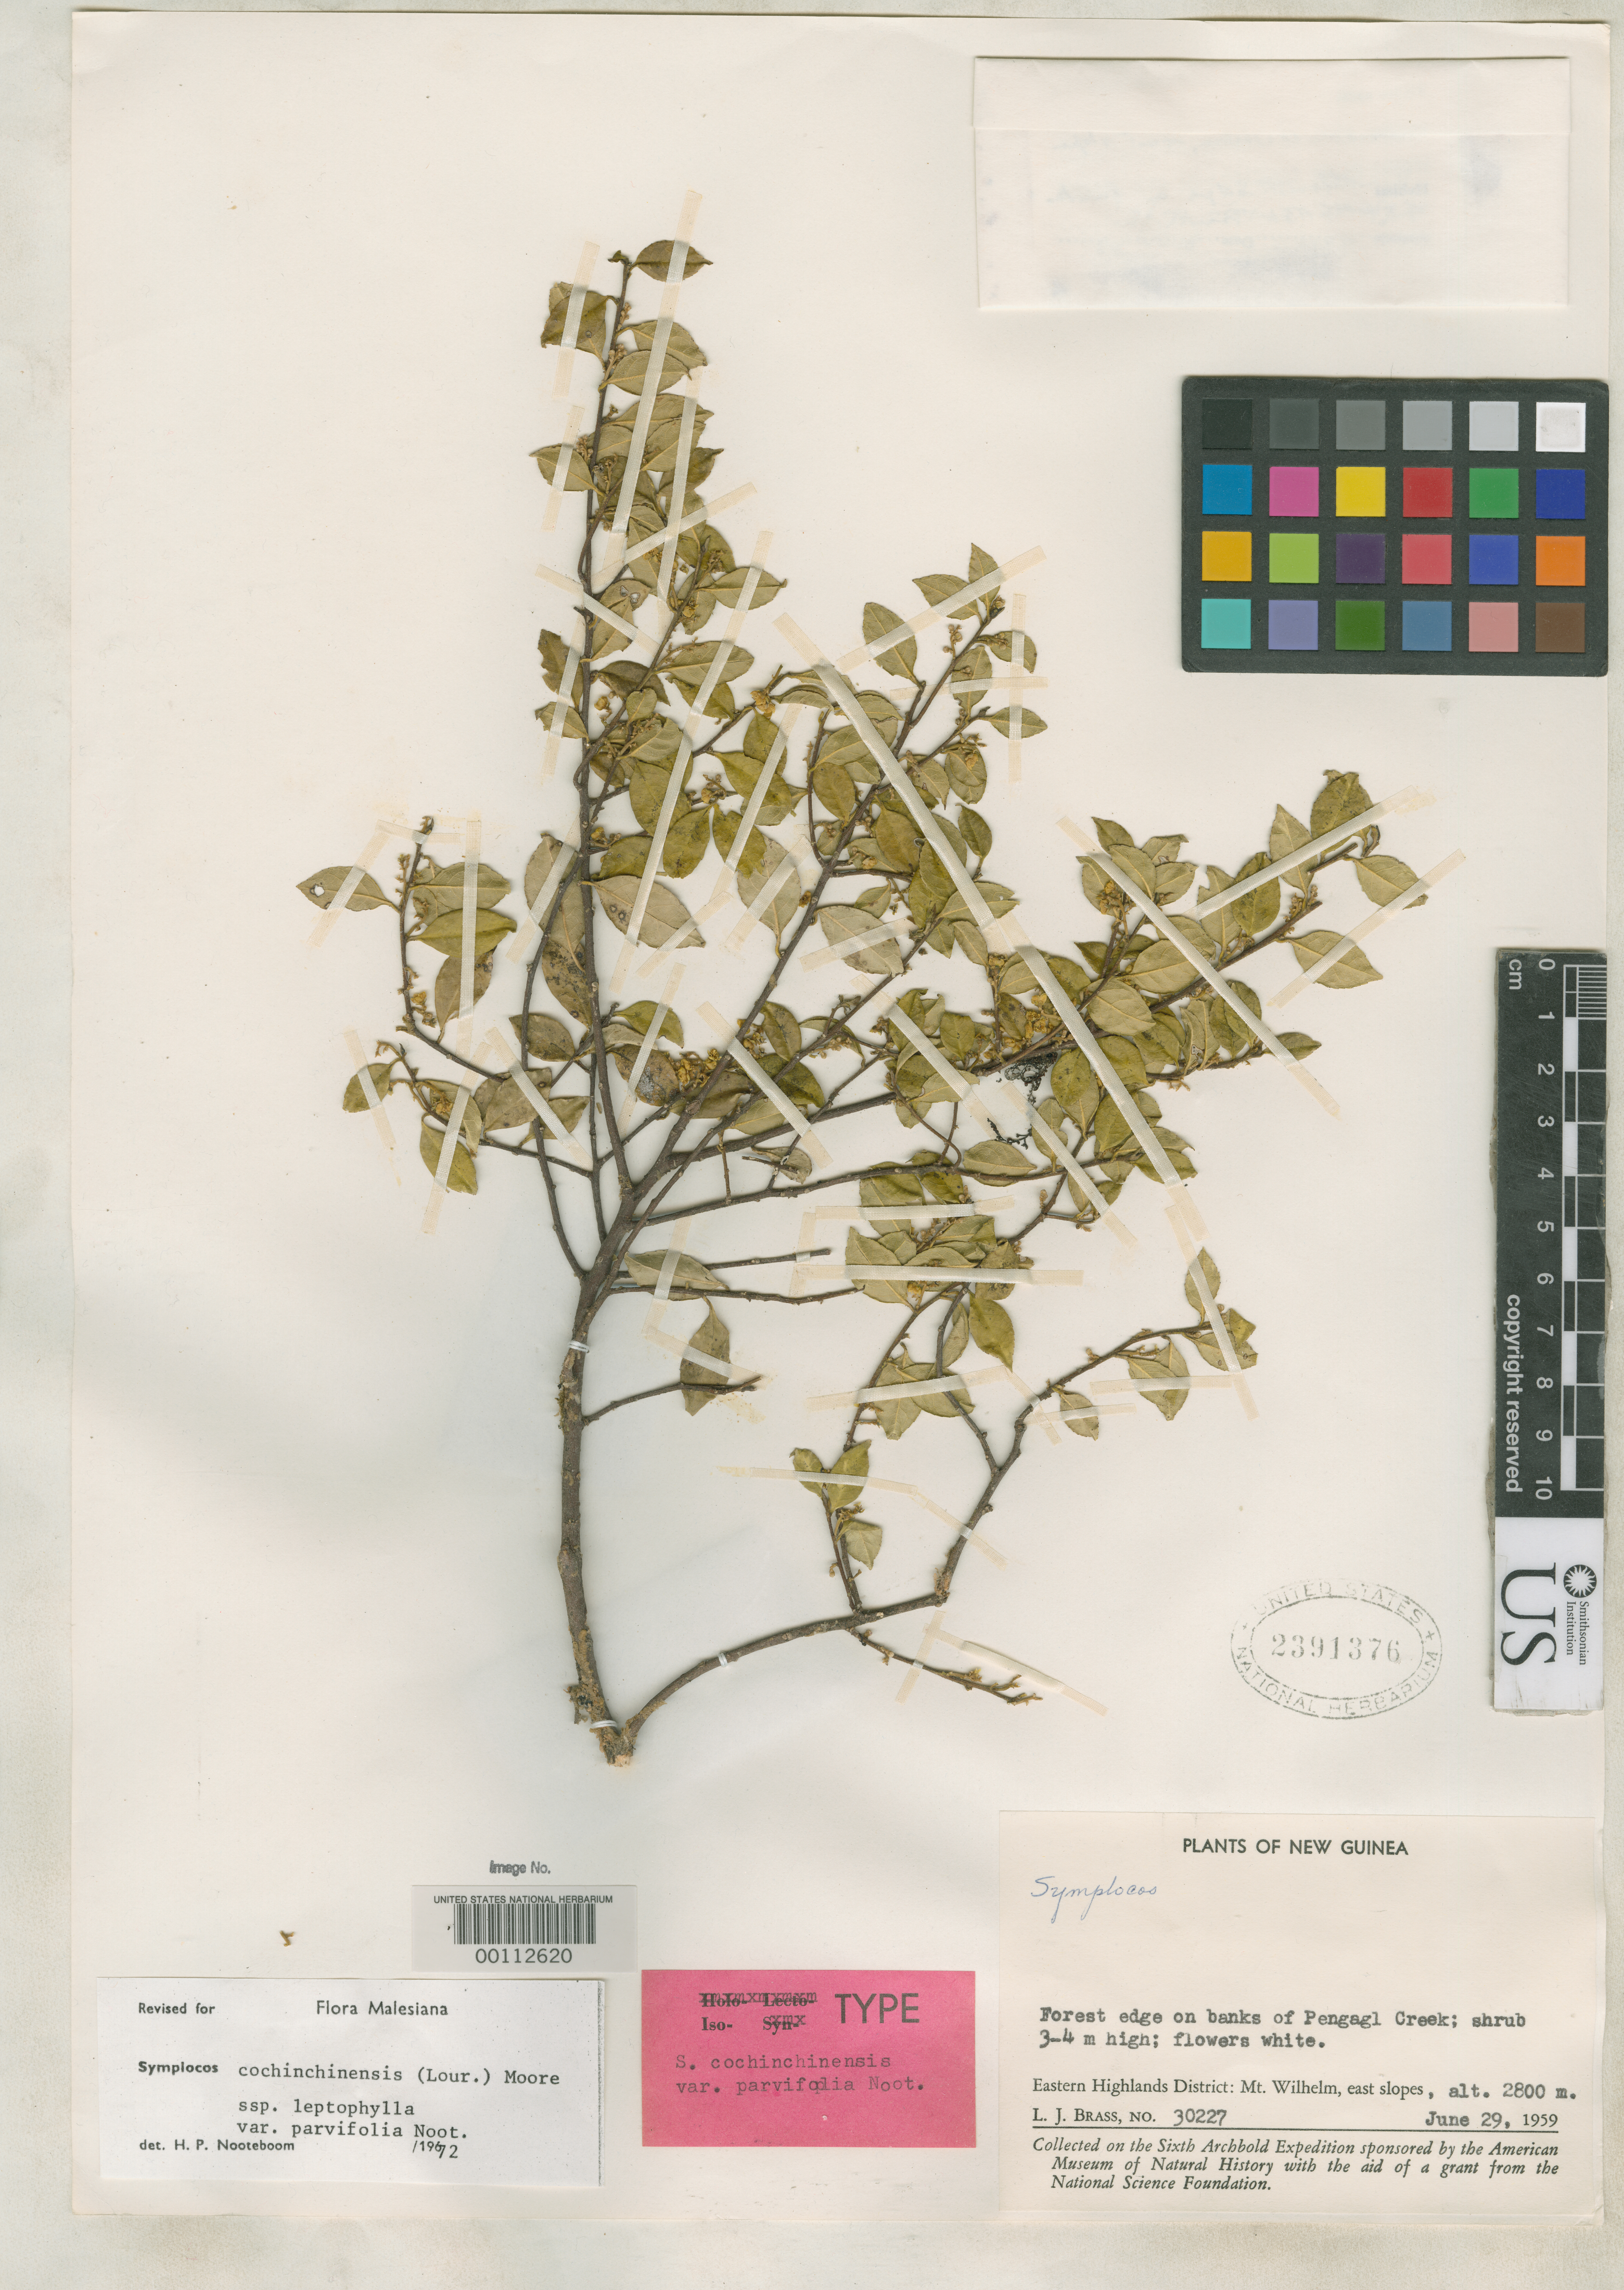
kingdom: Plantae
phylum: Tracheophyta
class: Magnoliopsida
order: Ericales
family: Symplocaceae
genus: Symplocos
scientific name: Symplocos cochinchinensis var. parvifolia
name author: Noot.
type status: Isotype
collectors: L. J. Brass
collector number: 30227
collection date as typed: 29 Jun 1959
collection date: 1959-06-29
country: Papua New Guinea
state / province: Eastern Highlands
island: New Guinea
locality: E slopes of Mt. Wilhelm, banks of Pengagl Creek.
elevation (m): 2800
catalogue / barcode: US 2391376